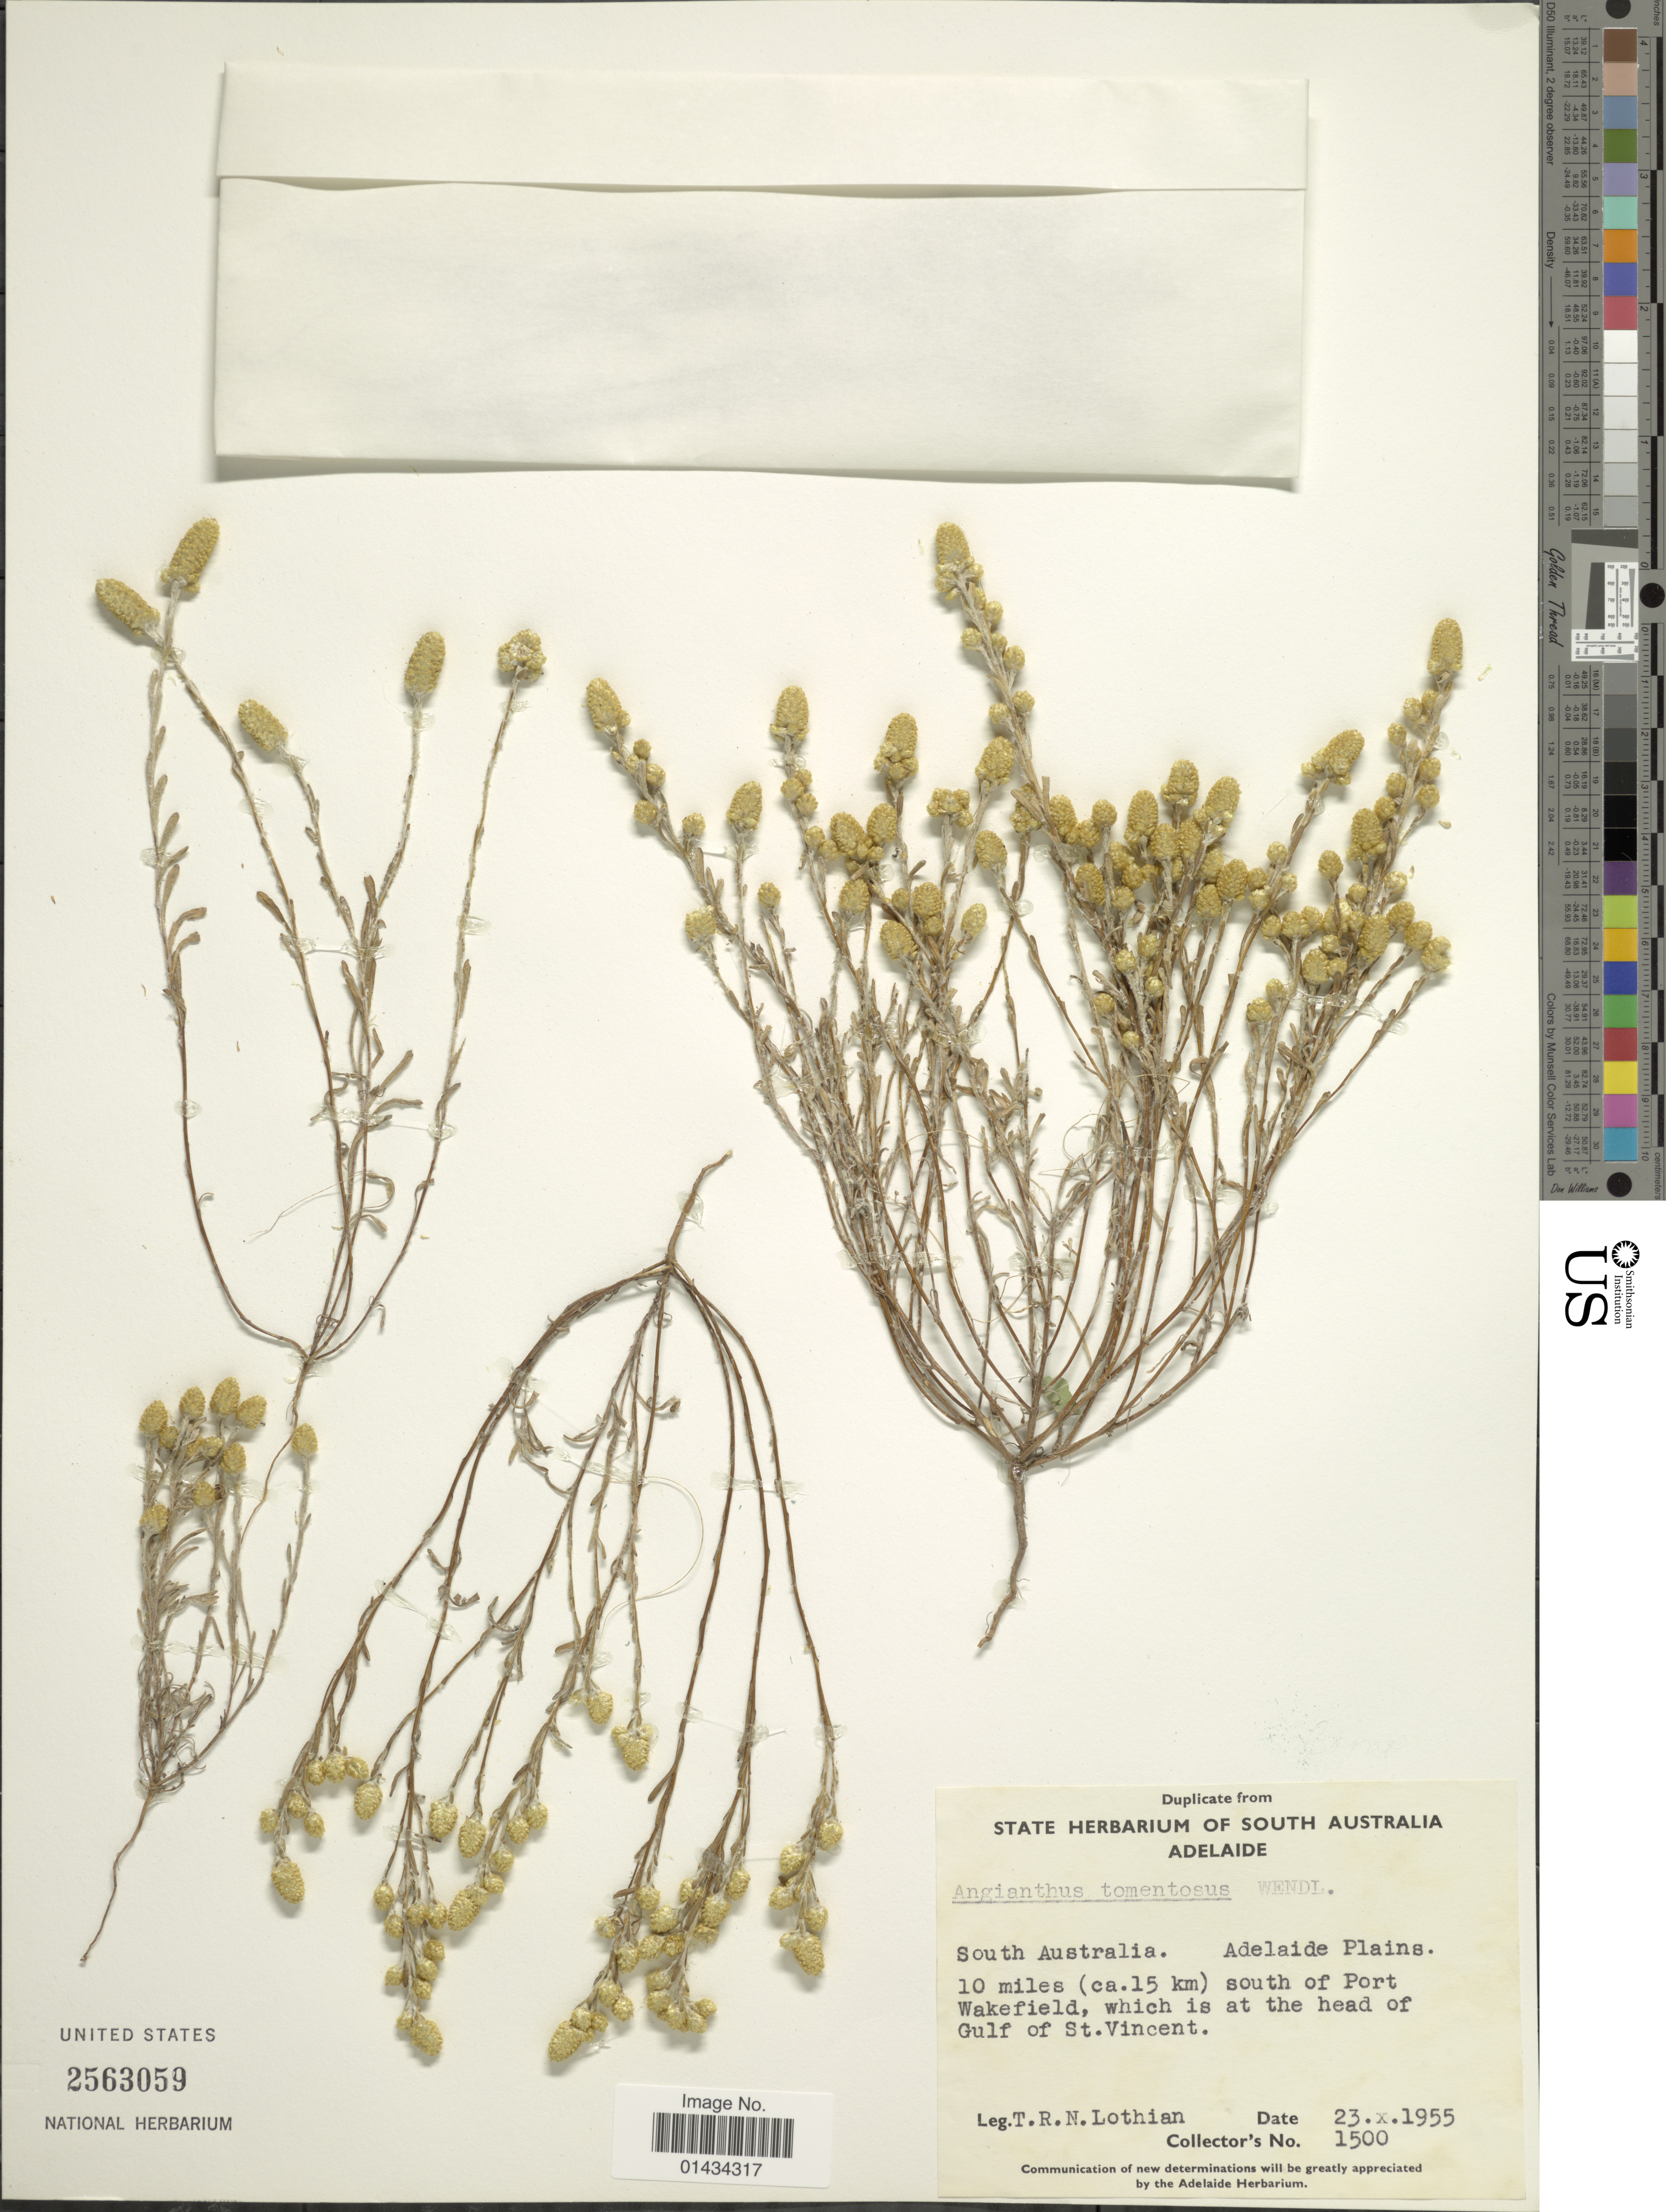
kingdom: Plantae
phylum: Tracheophyta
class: Magnoliopsida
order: Asterales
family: Asteraceae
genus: Angianthus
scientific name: Angianthus tomentosus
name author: J.C. Wendl.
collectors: T. Lothian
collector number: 1500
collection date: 1955-10-23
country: Australia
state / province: South Australia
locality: Adeleaide Plains, 10 miles (ca. 15 km) south of Port wakefield, which is at the head of Gulf of St. Vincent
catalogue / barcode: US 2563059